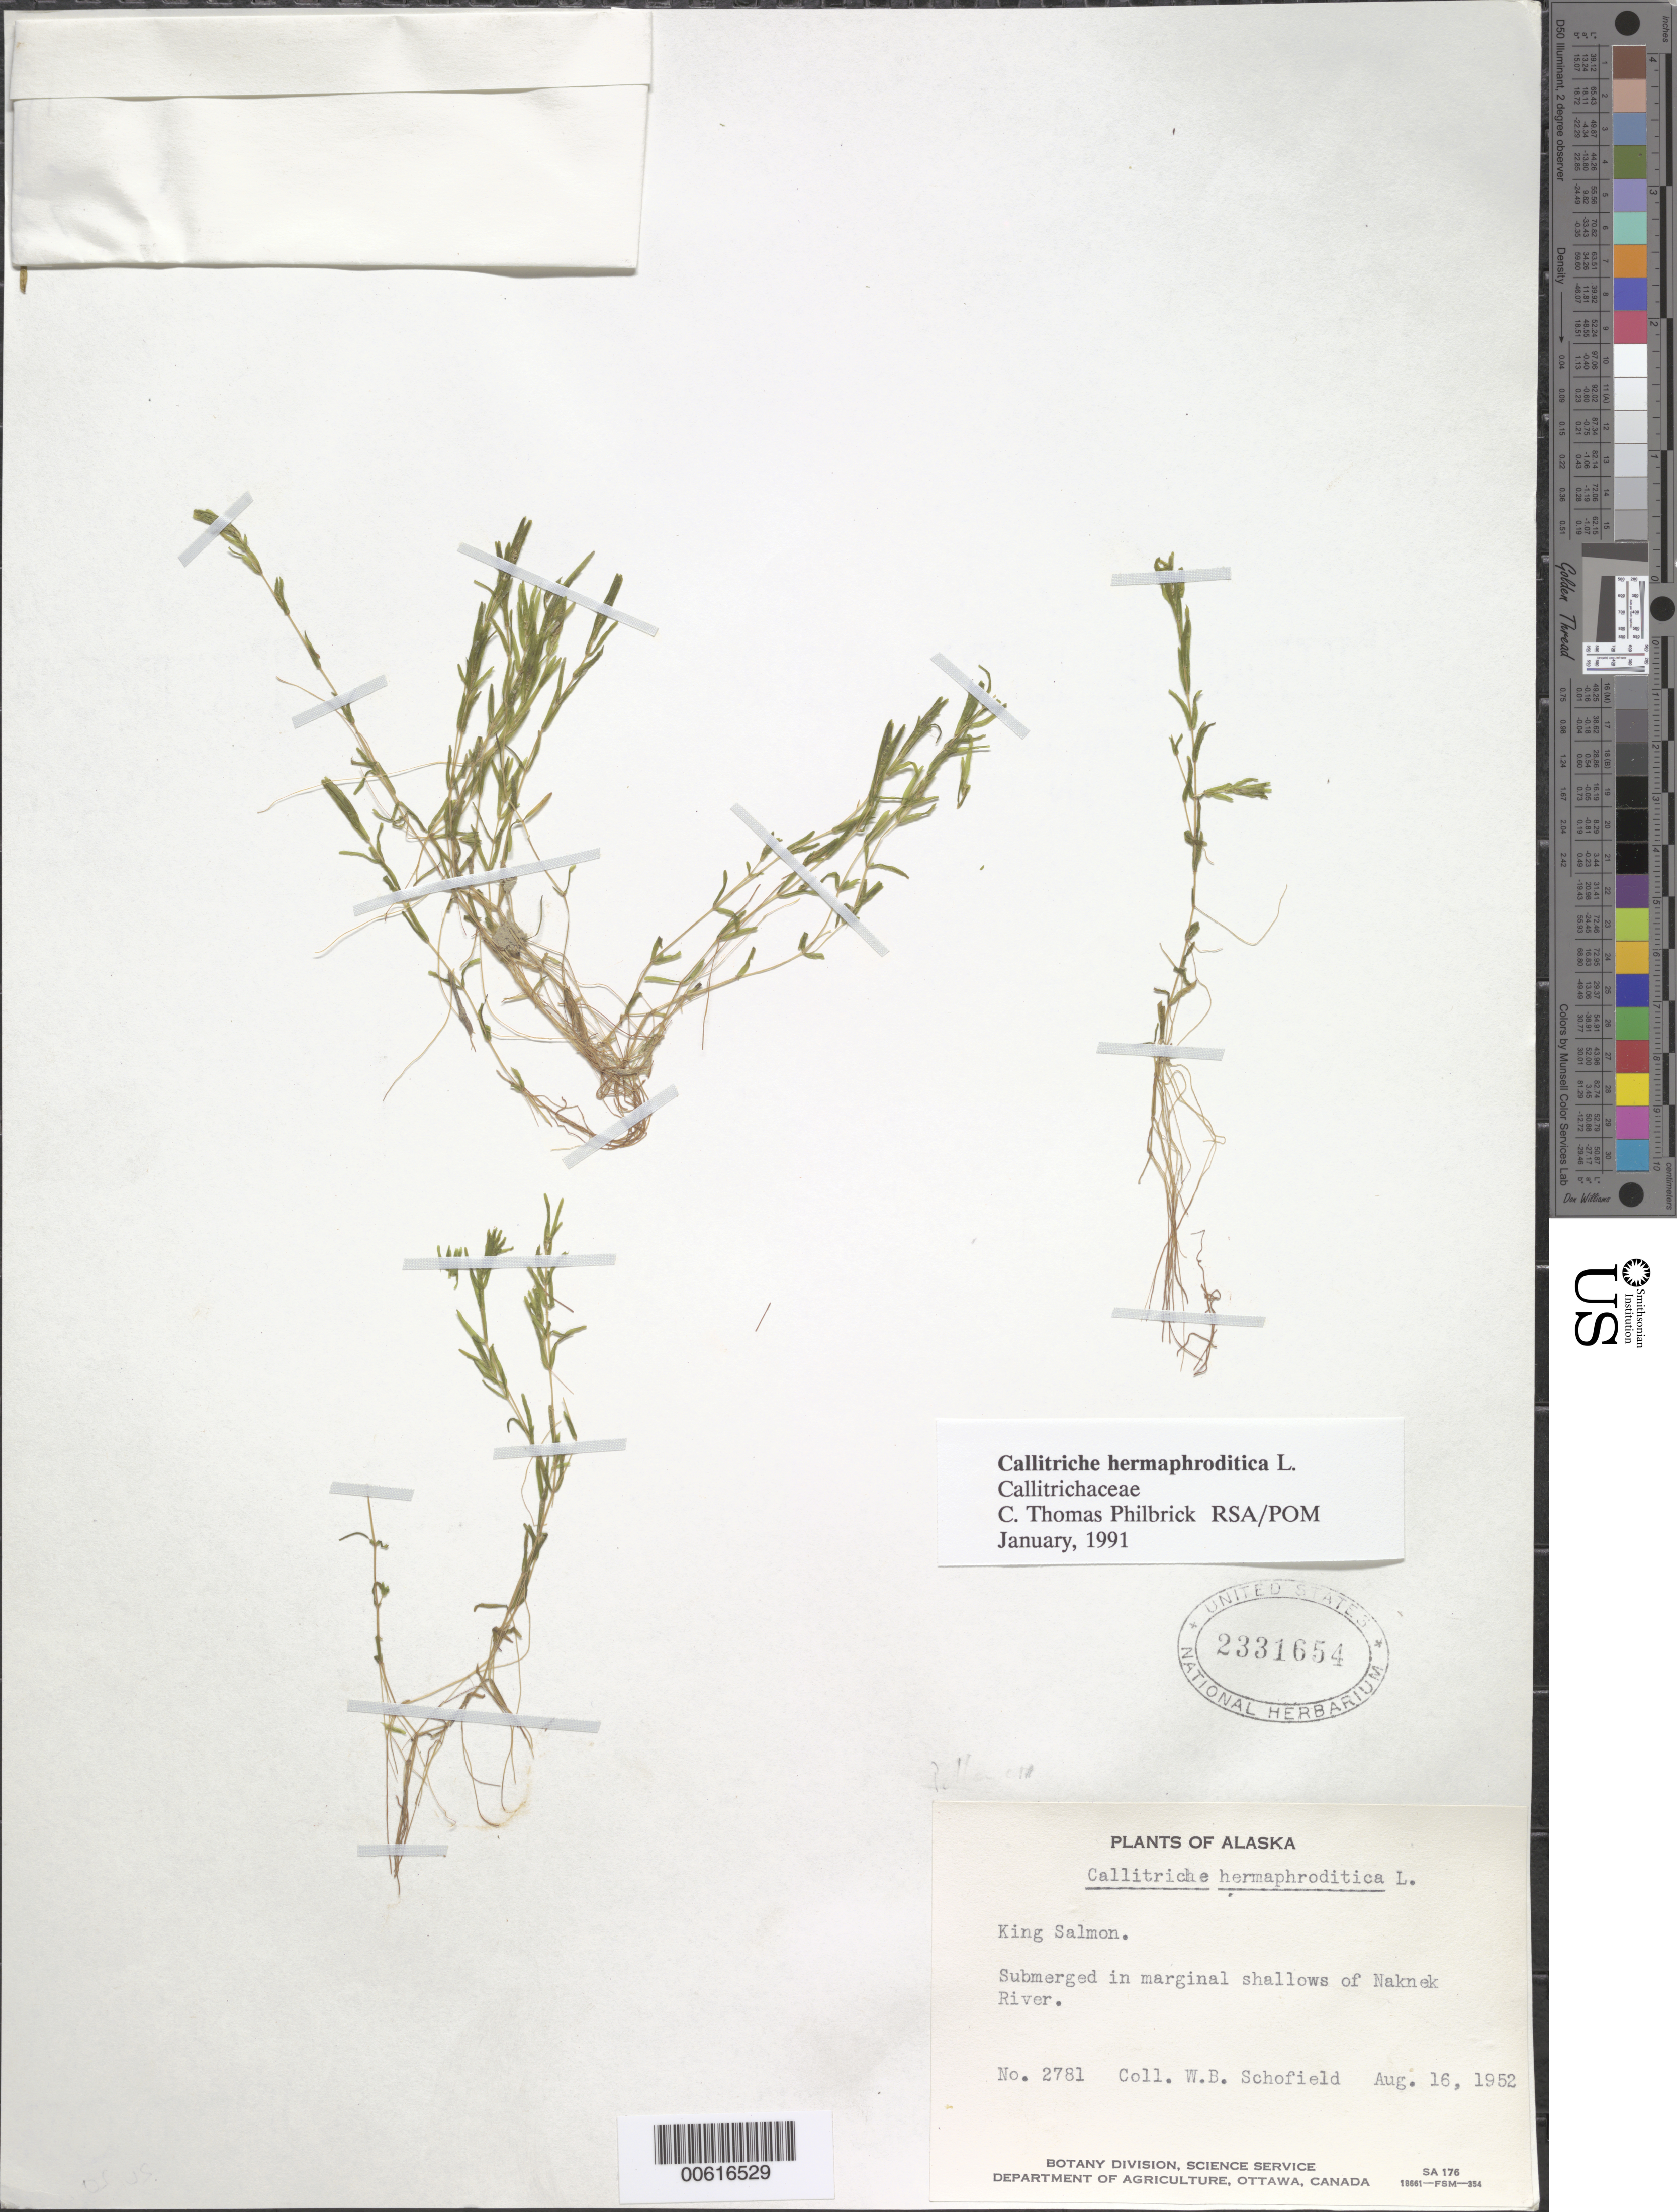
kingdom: Plantae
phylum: Tracheophyta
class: Magnoliopsida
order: Lamiales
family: Plantaginaceae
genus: Callitriche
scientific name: Callitriche hermaphroditica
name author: L.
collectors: W. Schofield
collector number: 2781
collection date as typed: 16 Aug 1952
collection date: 1952-08-16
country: United States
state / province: Alaska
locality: King Salmon, Naknek River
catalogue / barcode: US 2331654